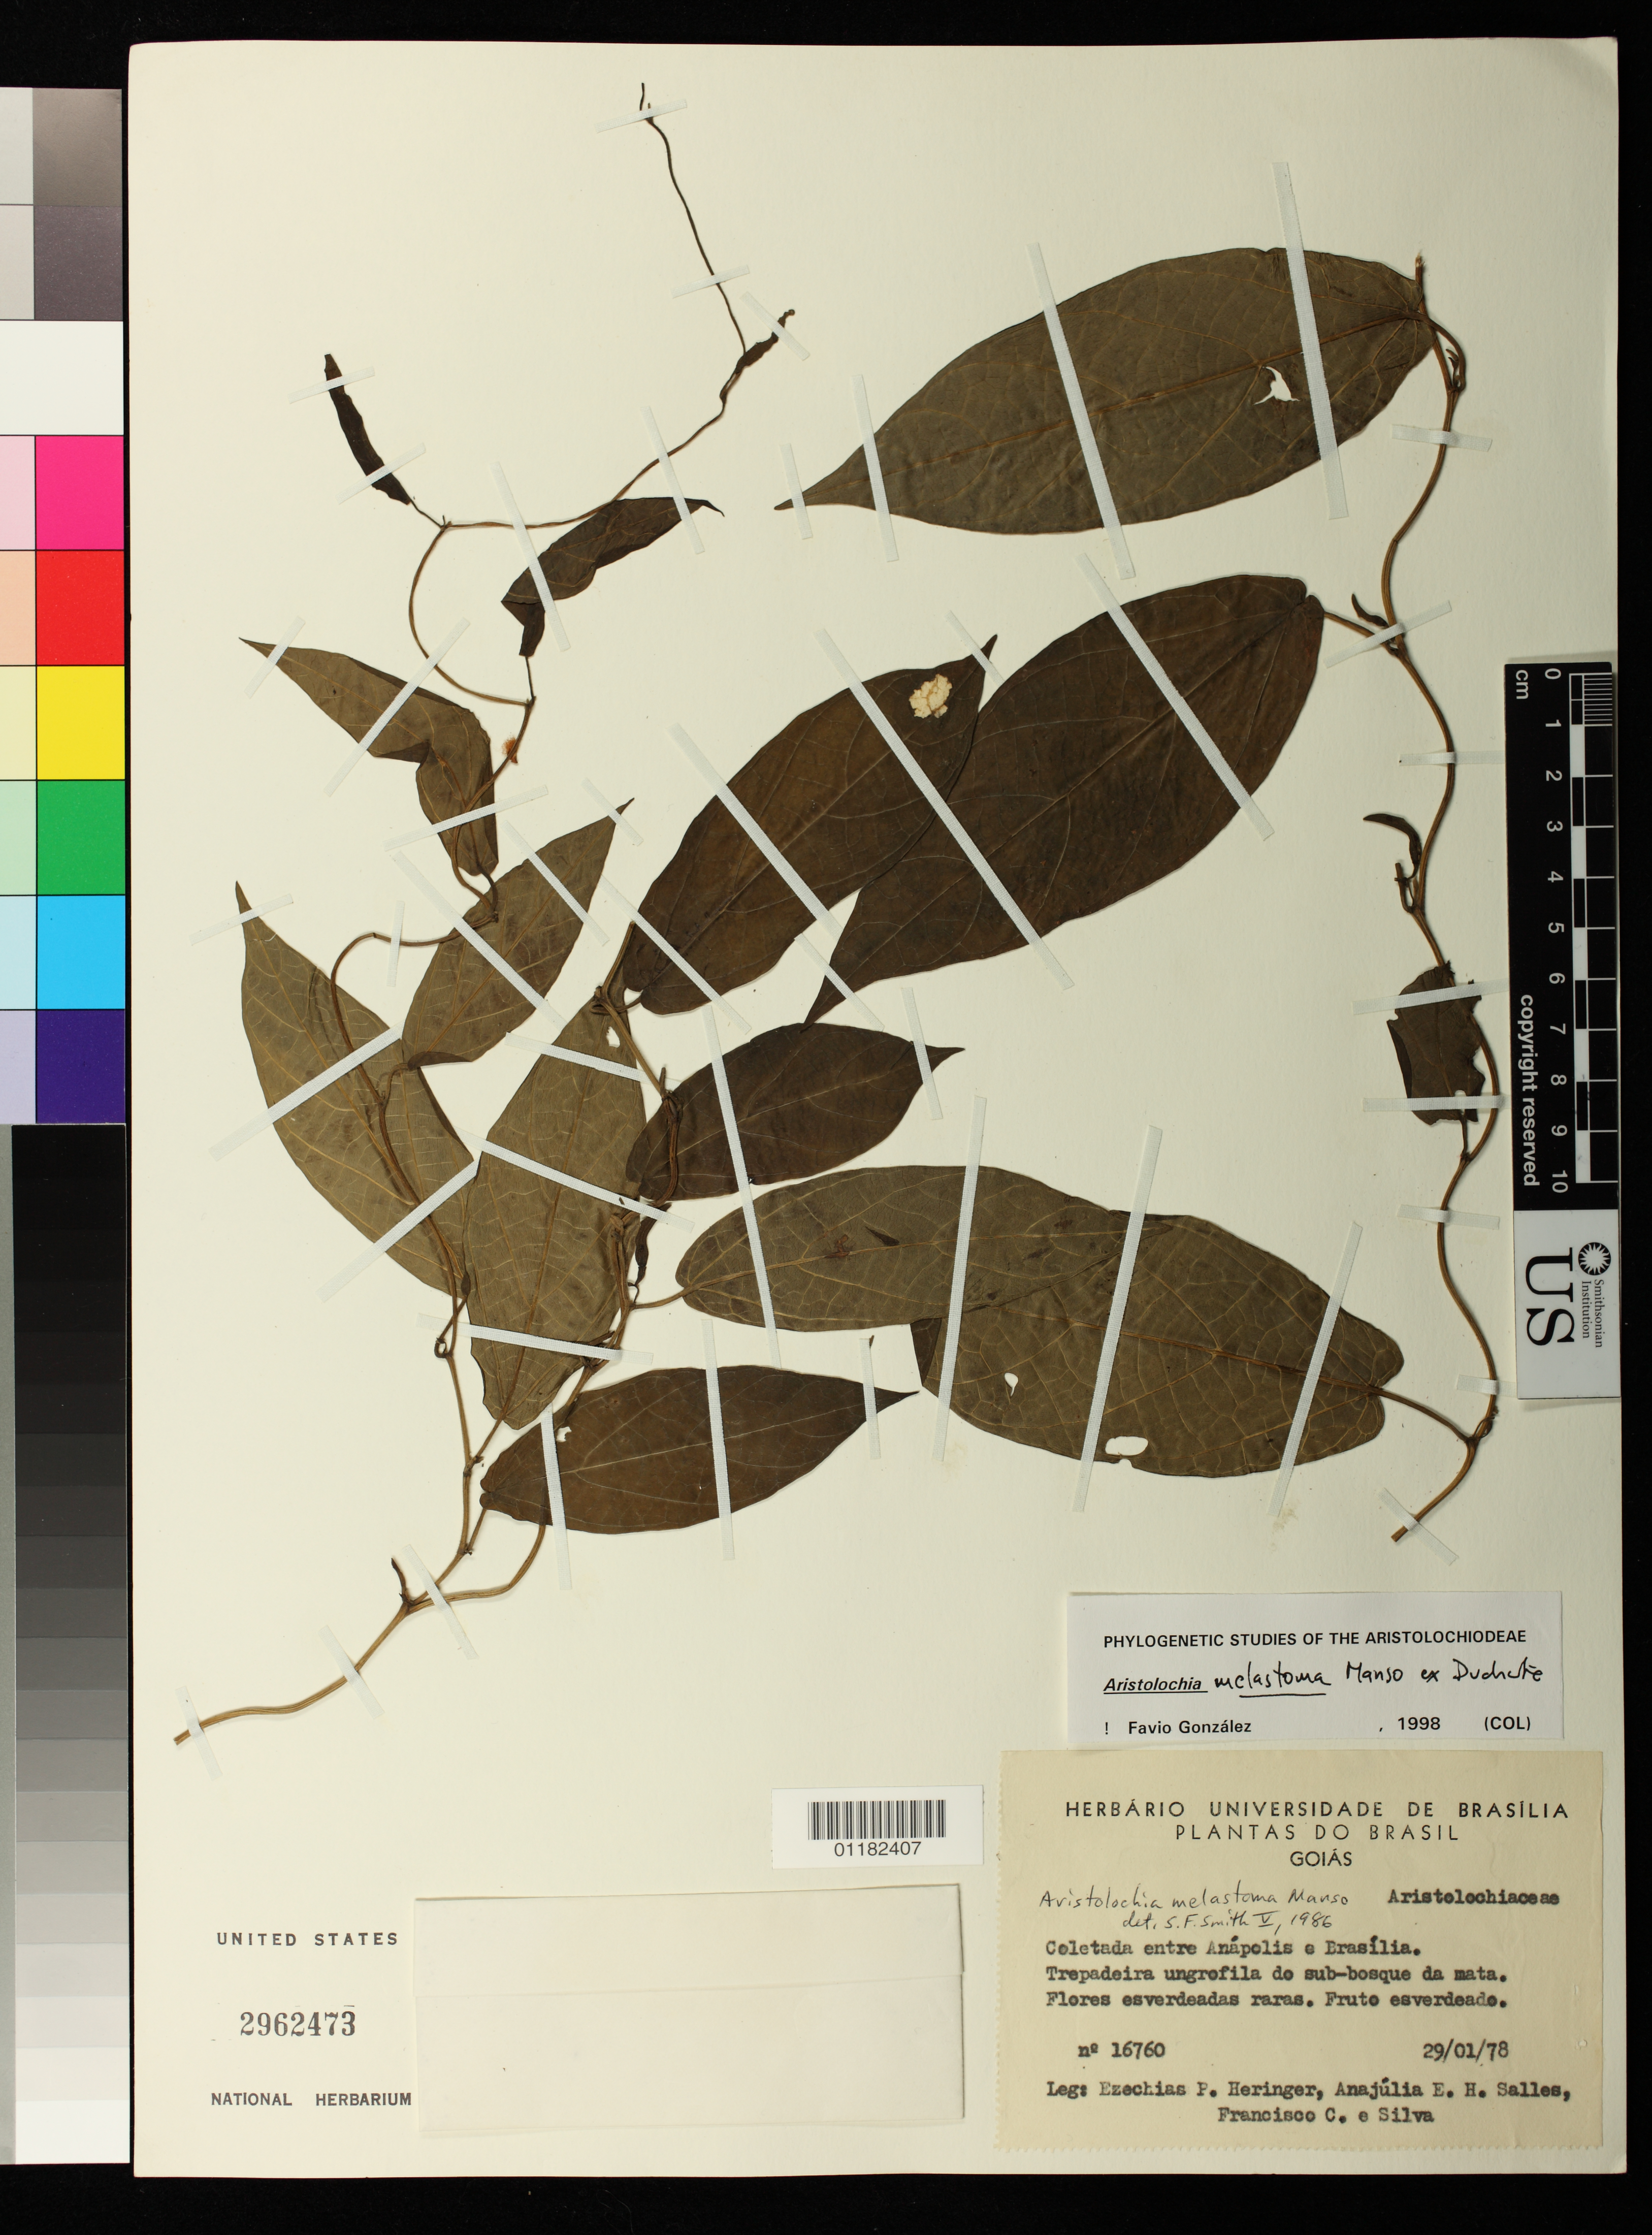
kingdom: Plantae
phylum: Tracheophyta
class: Magnoliopsida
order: Piperales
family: Aristolochiaceae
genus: Aristolochia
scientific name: Aristolochia melastoma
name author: Silva Manso ex Duch.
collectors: E. P. Heringer, A. E. Heringer Salles & F. Chagas e Silva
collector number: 16760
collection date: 1978-01-29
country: Brazil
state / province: Goiás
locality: Coletada entre Anapolis e Brisilia.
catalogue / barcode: US 2962473